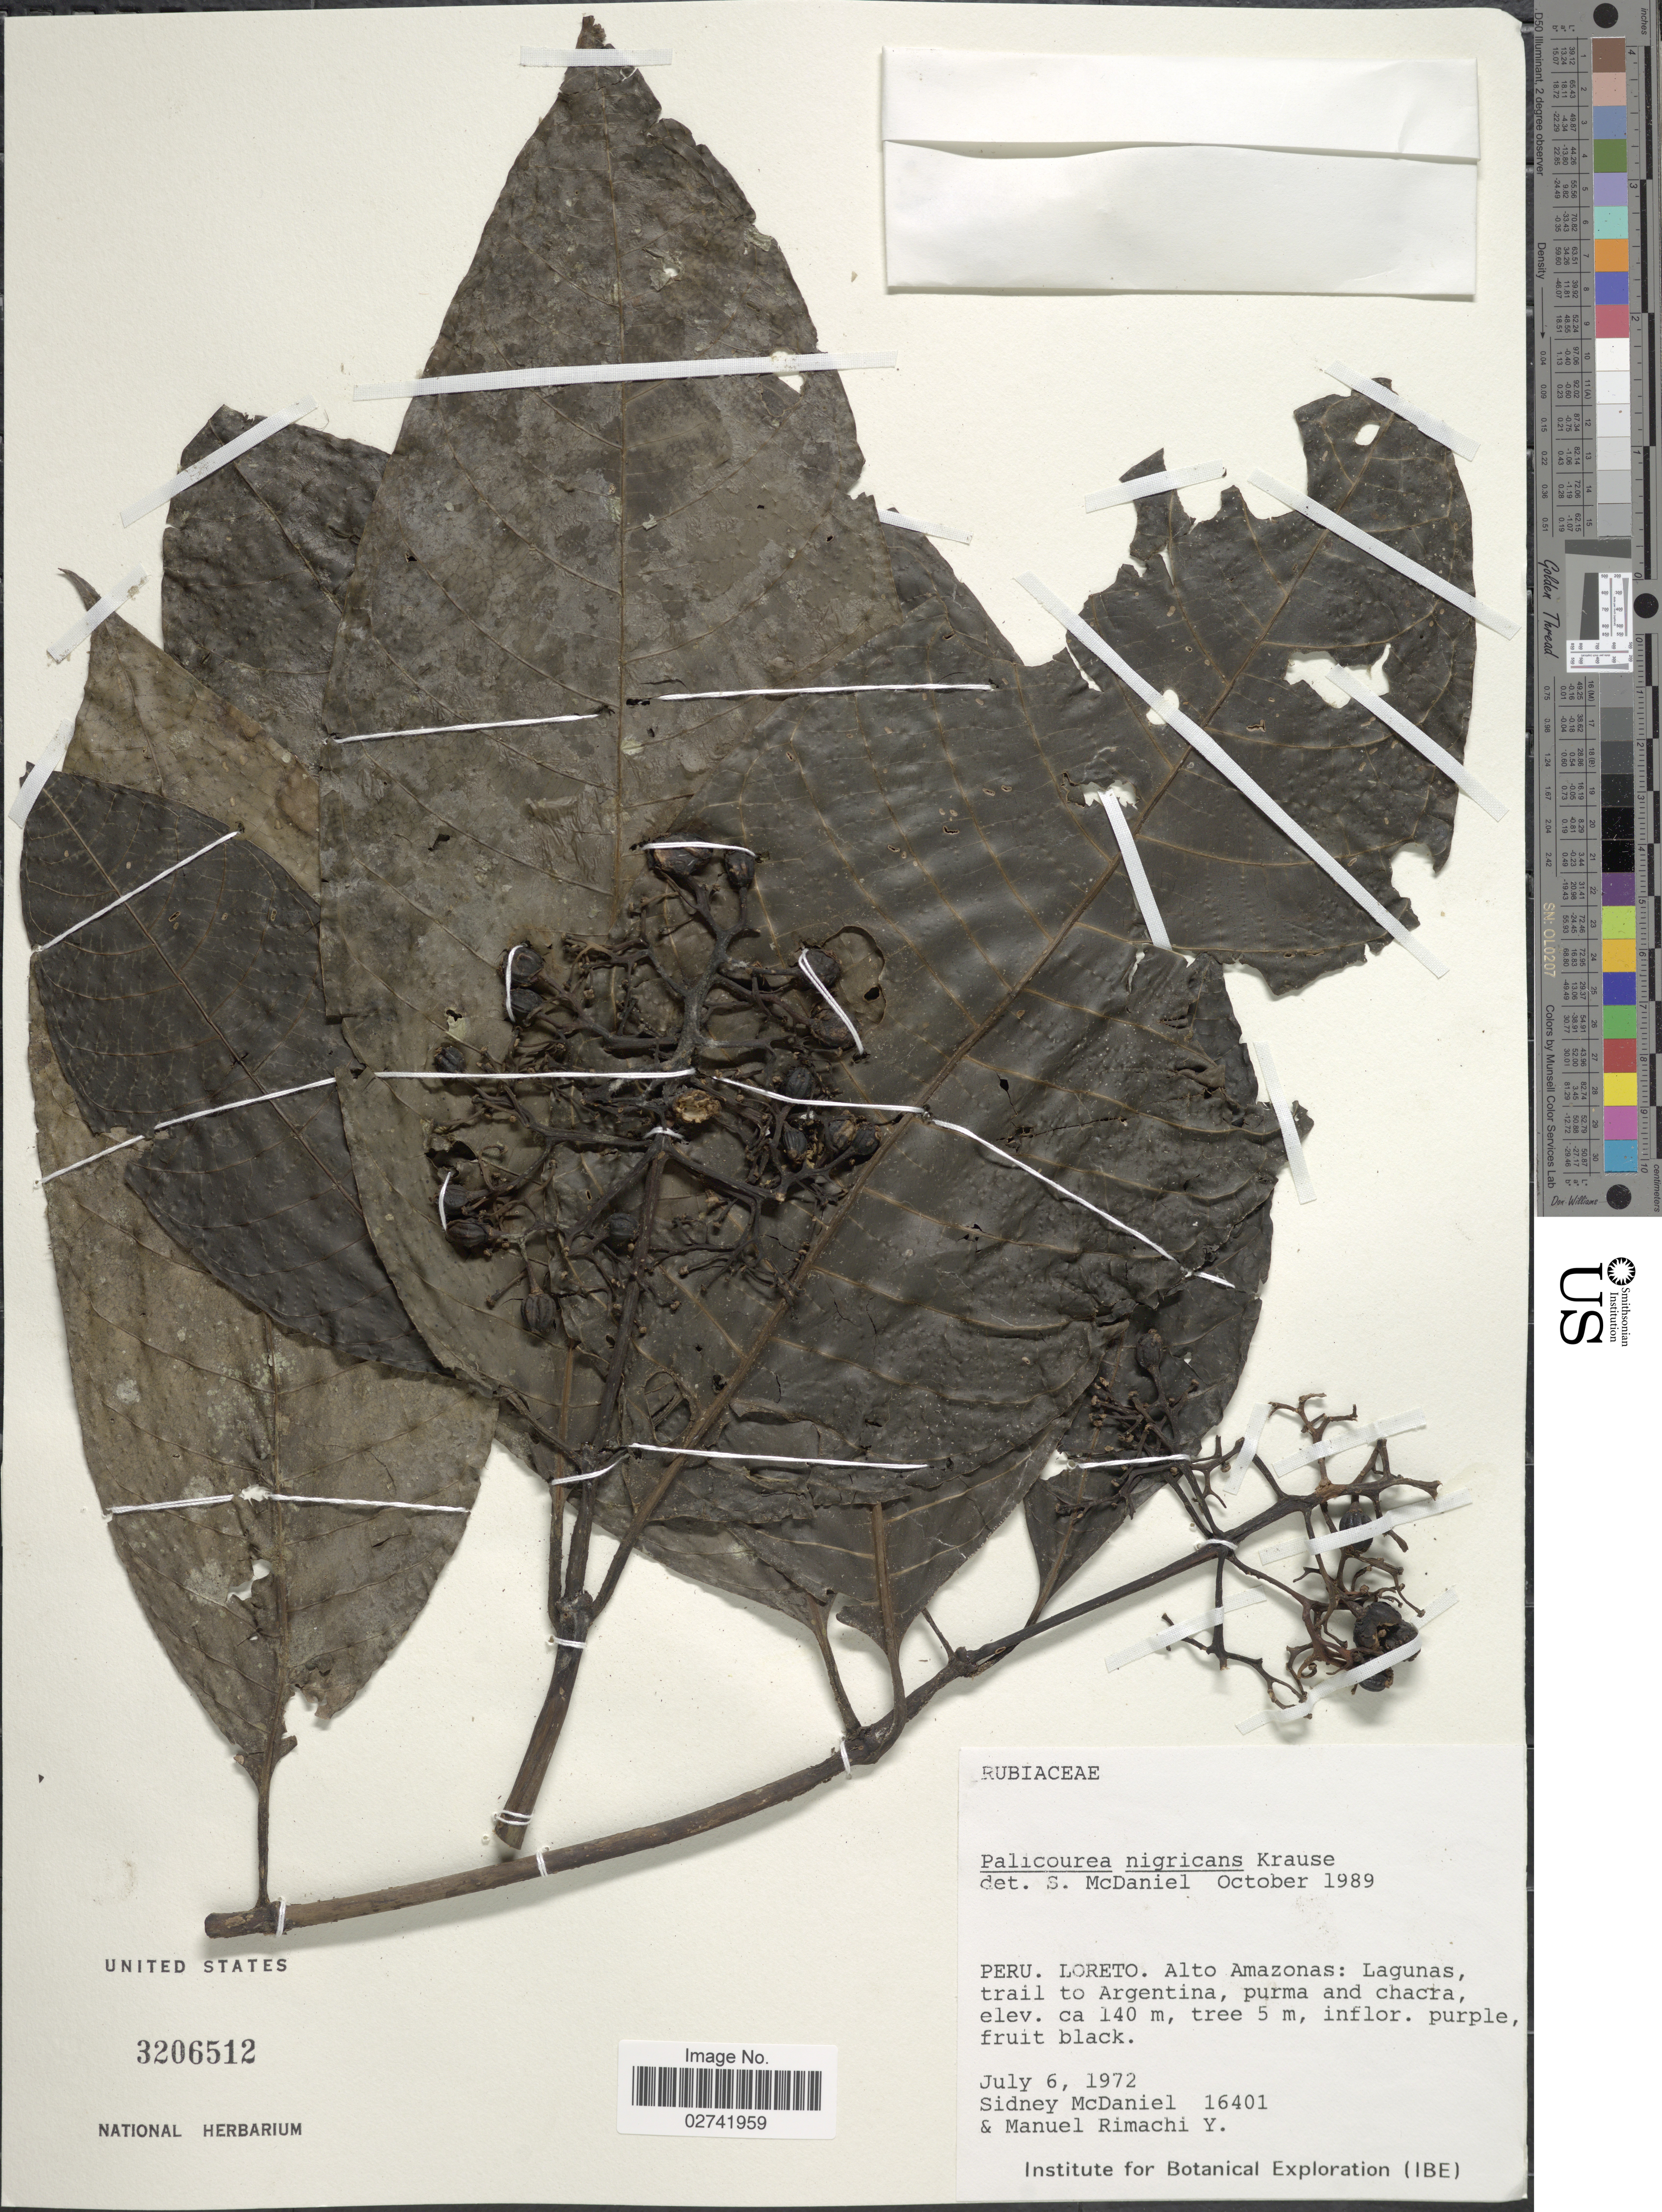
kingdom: Plantae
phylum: Tracheophyta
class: Magnoliopsida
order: Gentianales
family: Rubiaceae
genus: Palicourea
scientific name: Palicourea nigricans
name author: Krause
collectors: S. McDaniel & M. Rimachi Y.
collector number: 16401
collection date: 1972-07-06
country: Peru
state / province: Loreto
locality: Alto Amazonas: Lagunas, trail to Argentina, purma and chacra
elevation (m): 140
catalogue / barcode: US 3206512